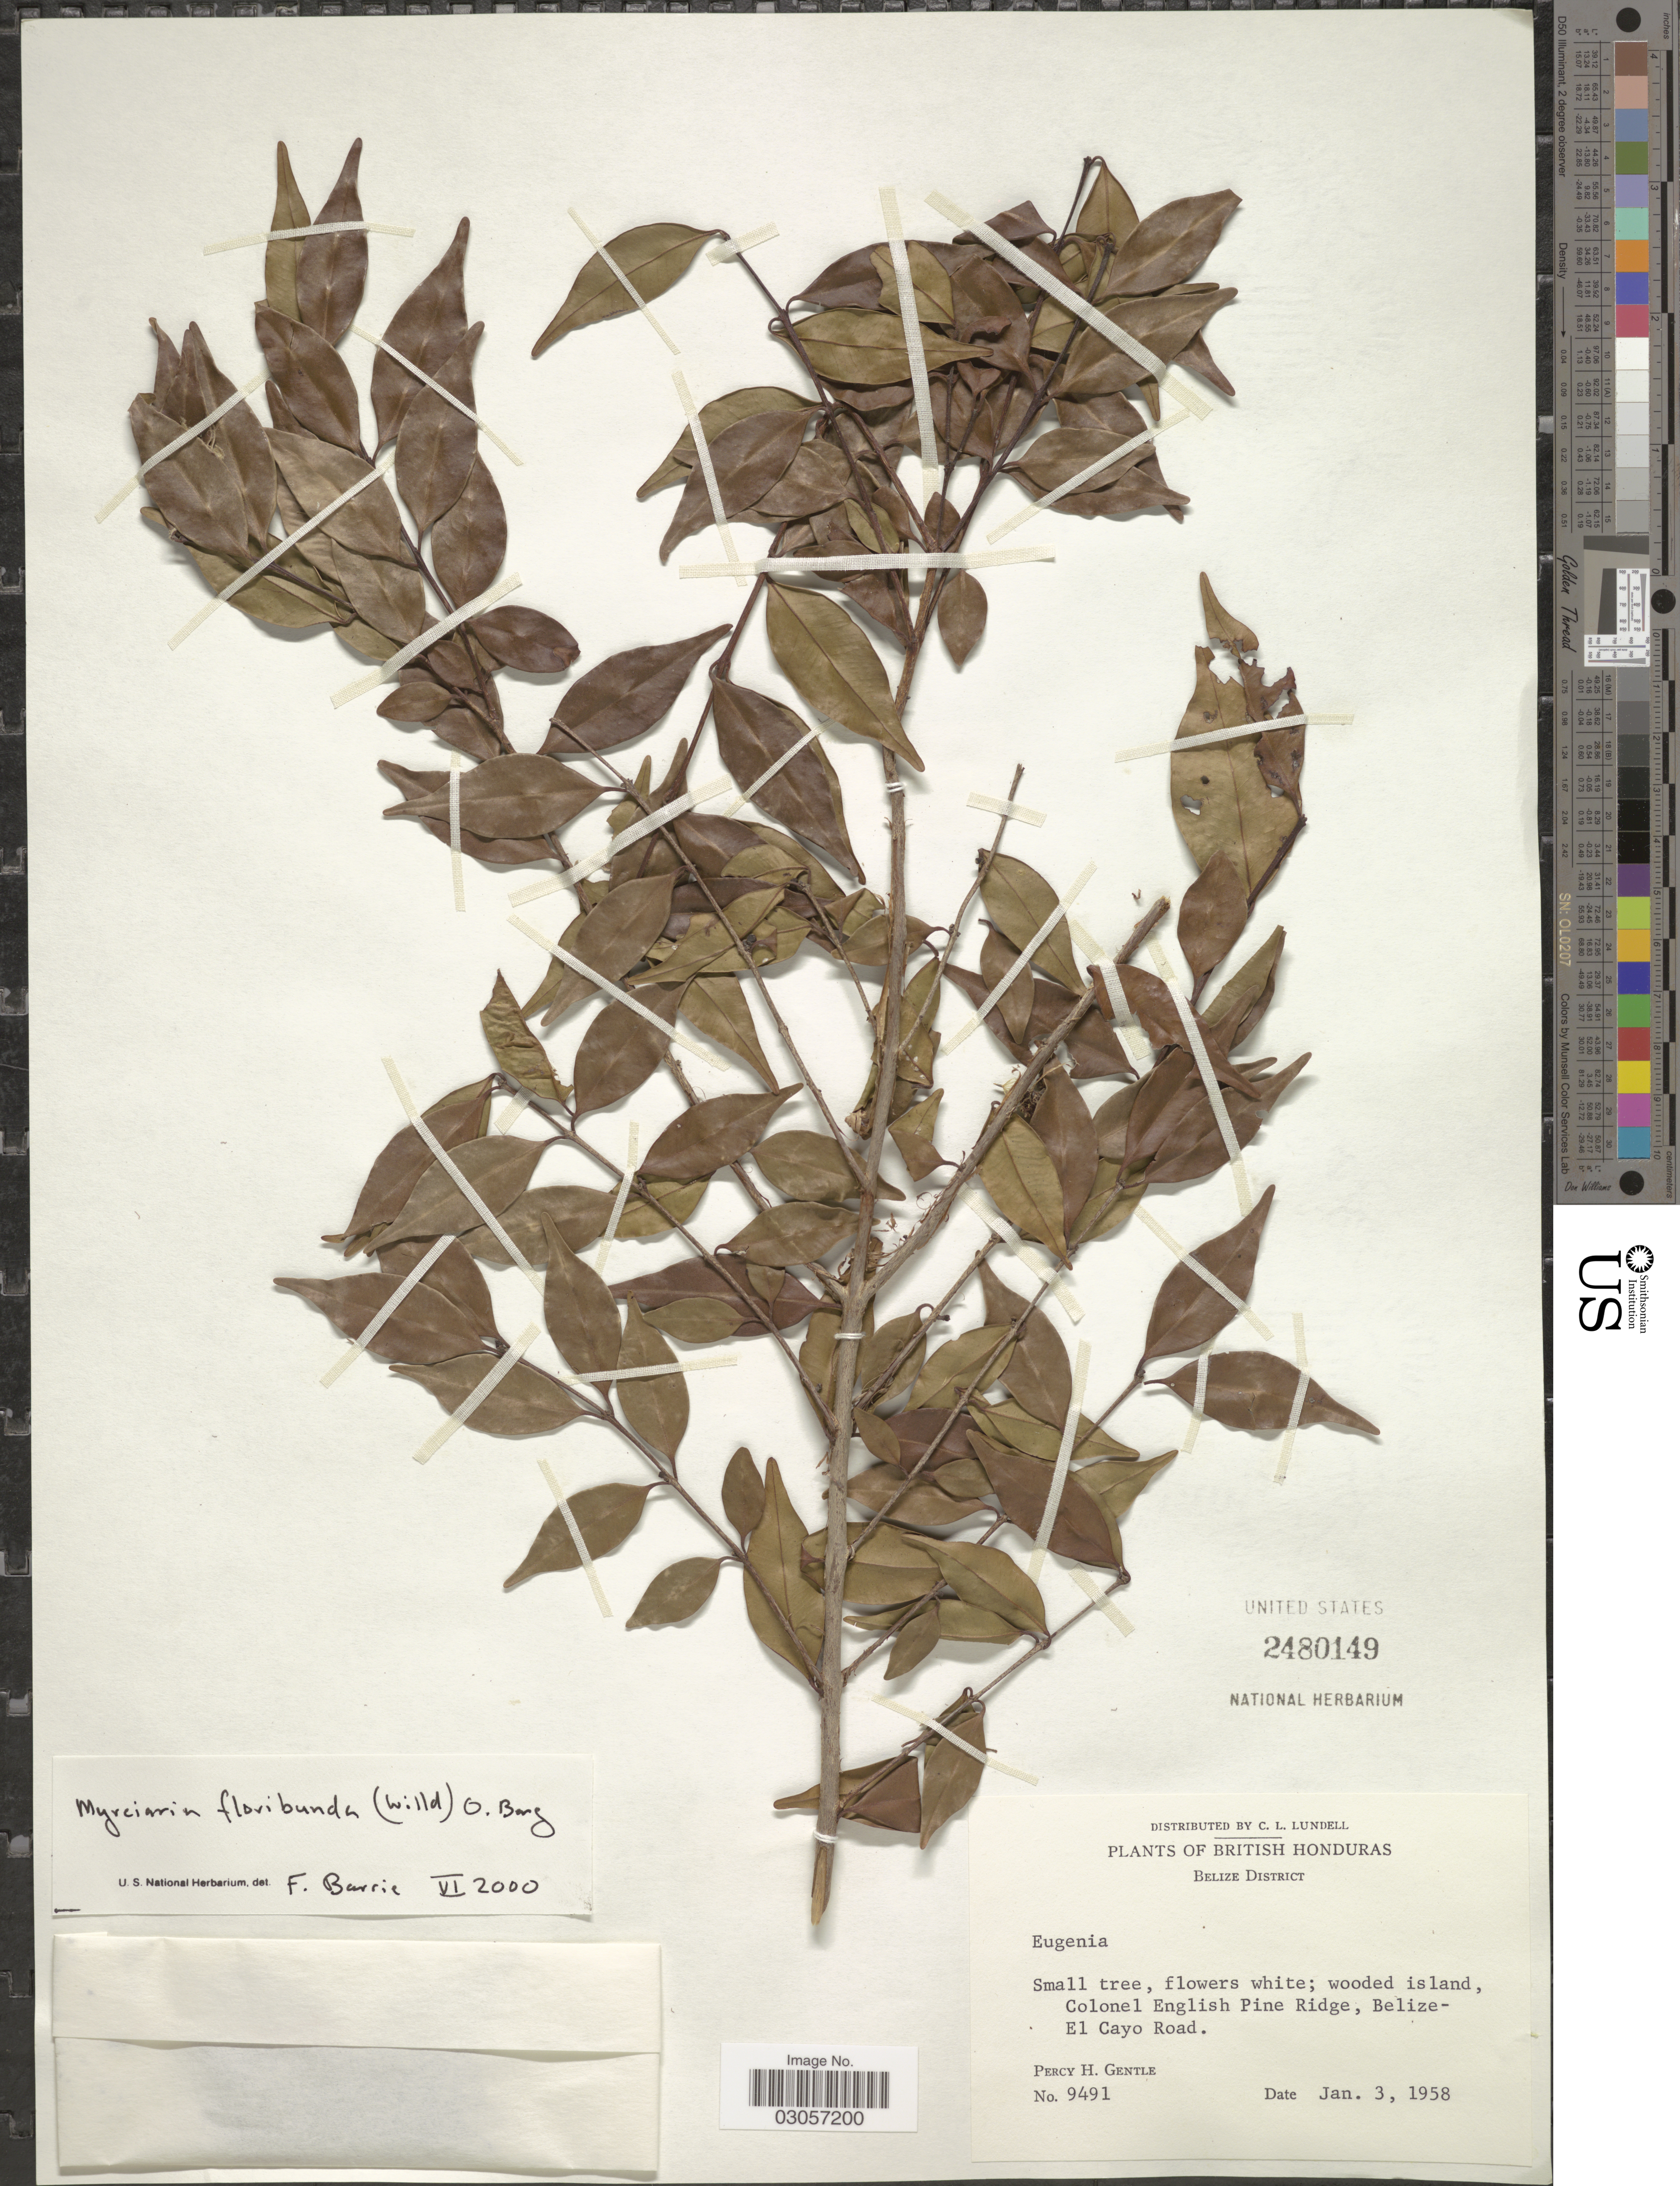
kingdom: Plantae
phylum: Tracheophyta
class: Magnoliopsida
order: Myrtales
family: Myrtaceae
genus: Myrciaria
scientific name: Myrciaria floribunda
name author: (H. West ex Willd.) O. Berg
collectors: P. H. Gentle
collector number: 9491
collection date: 1958-01-03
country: Belize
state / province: Belize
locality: British Honduras, Belize District, wooded island, Colonel English Pine Ridge, Belize-El Cayo Road.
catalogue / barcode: US 2480149